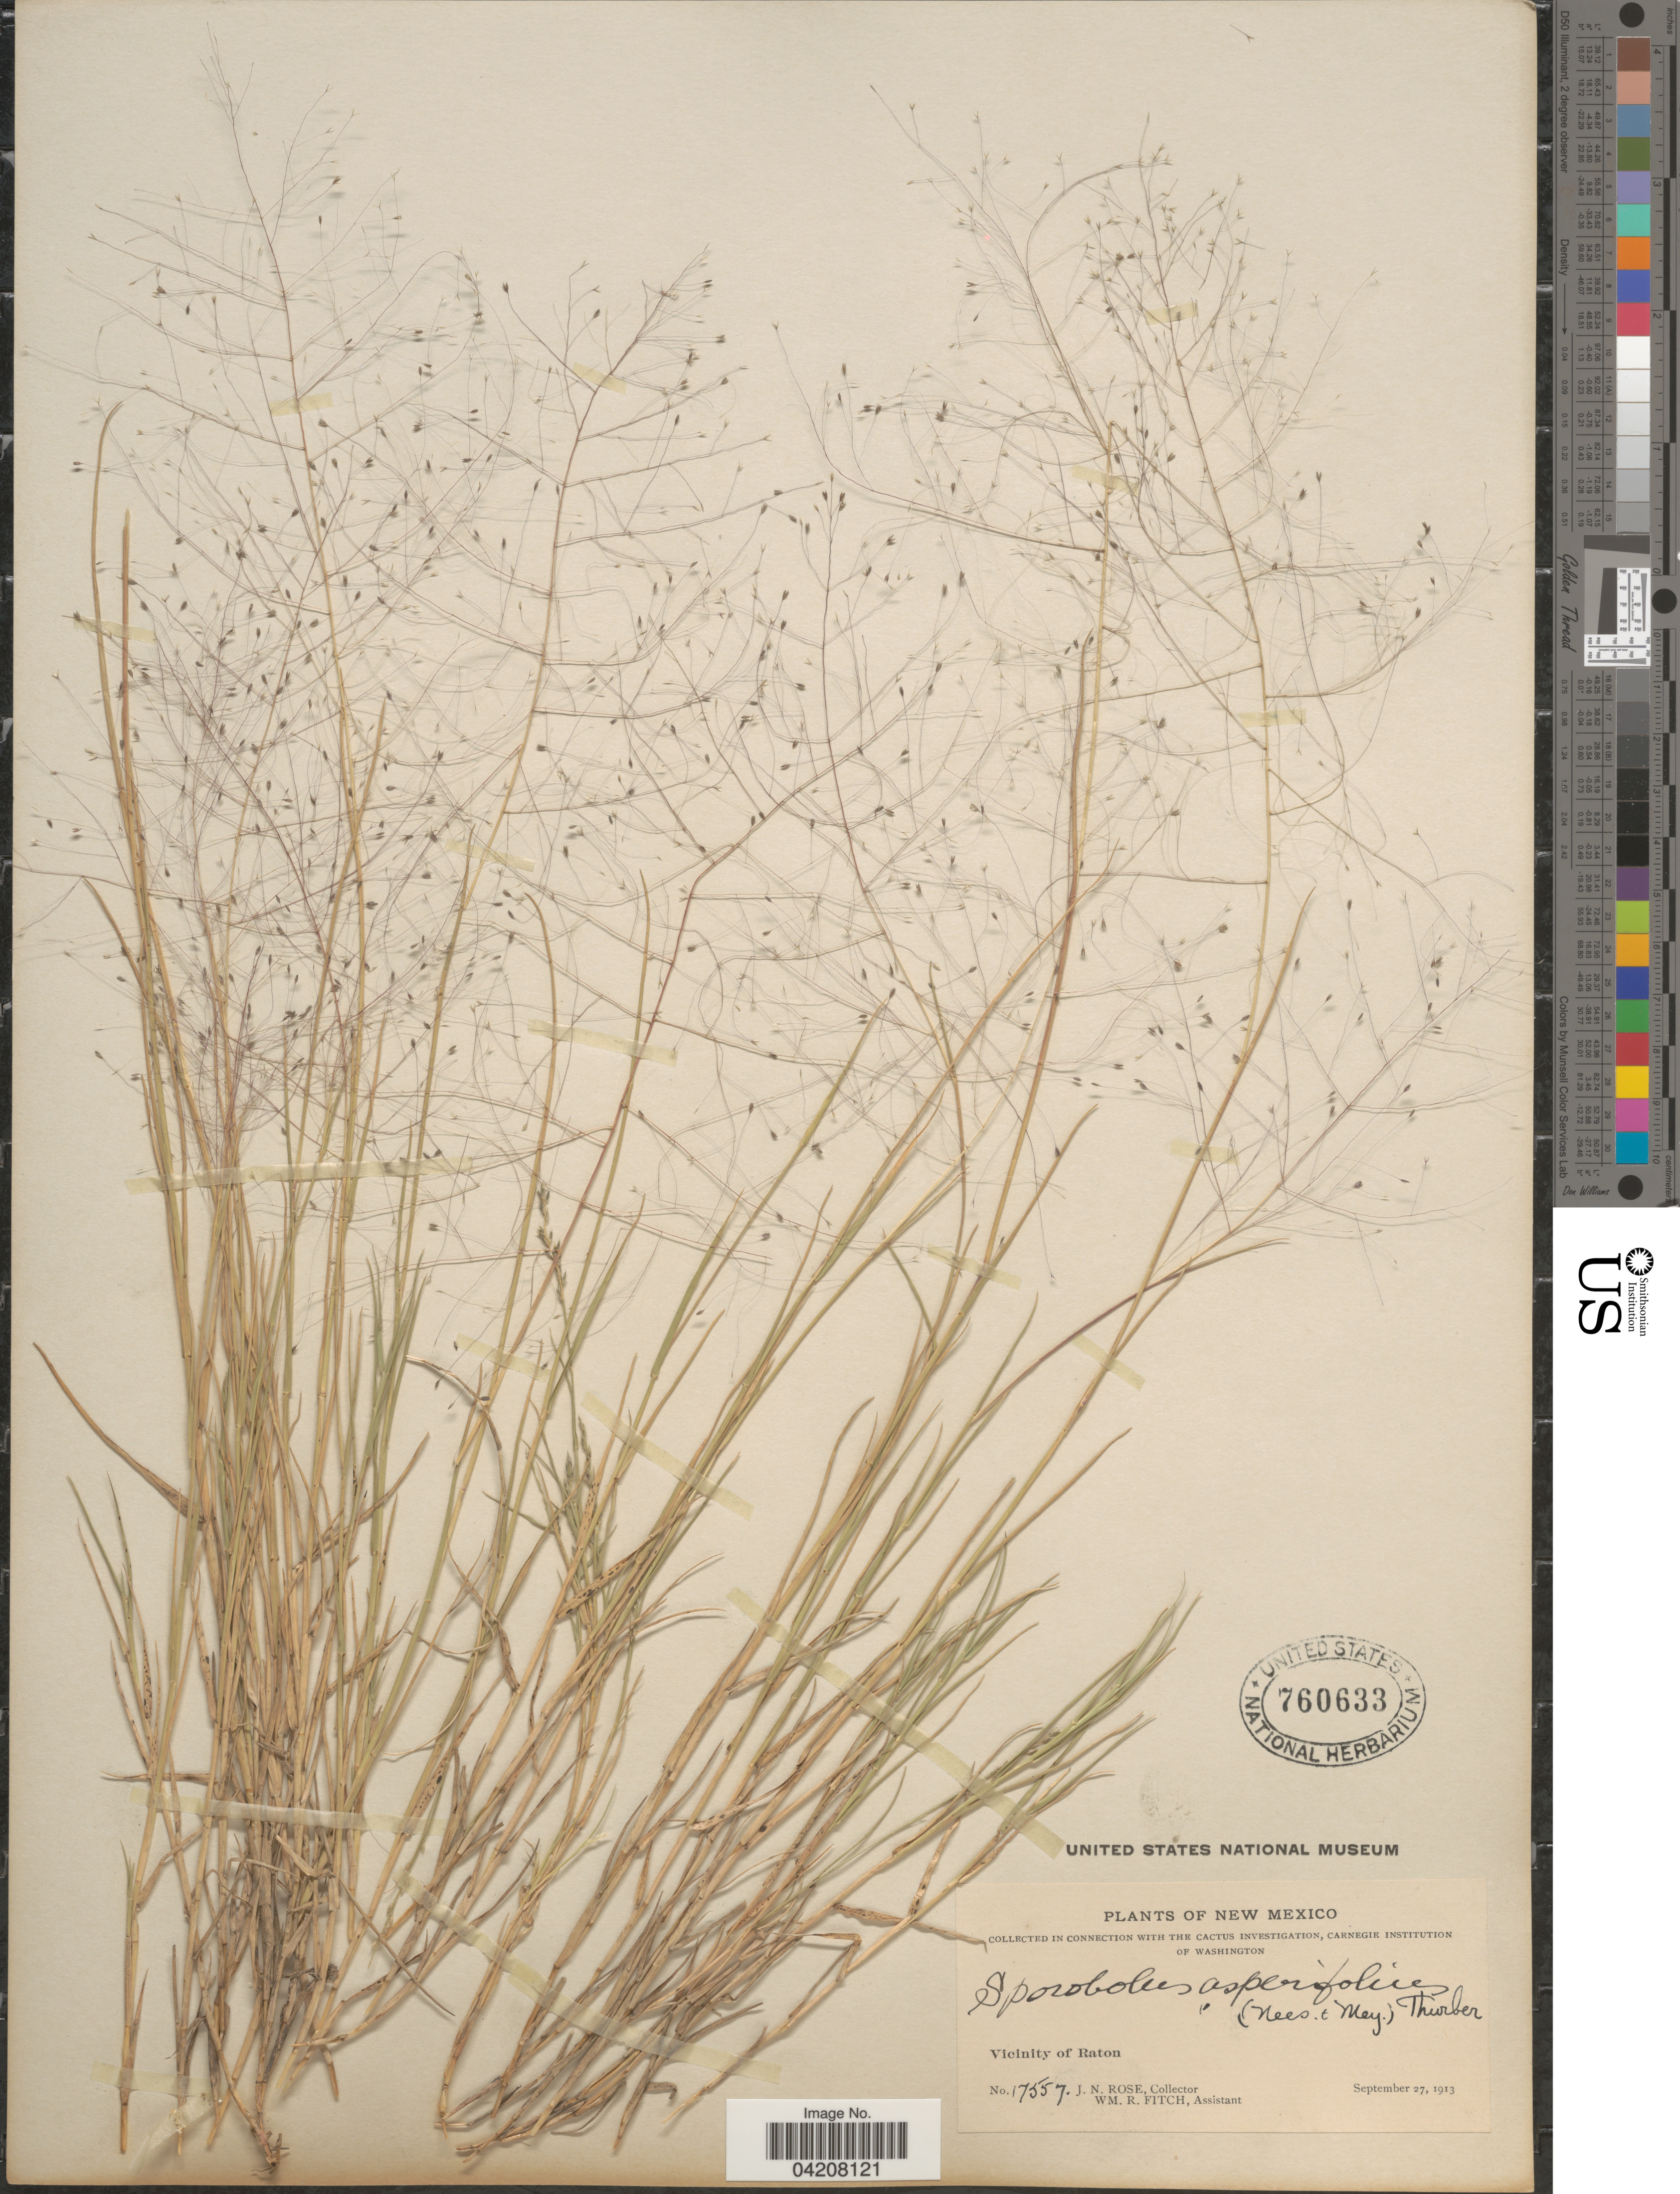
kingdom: Plantae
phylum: Tracheophyta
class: Liliopsida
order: Poales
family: Poaceae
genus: Muhlenbergia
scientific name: Muhlenbergia asperifolia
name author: (Nees & Meyen ex Trin.) Parodi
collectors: J. N. Rose & W. R. Fitch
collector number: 17557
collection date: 1913-09-27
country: United States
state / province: New Mexico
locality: Vicinity of Raton.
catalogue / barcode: US 760633